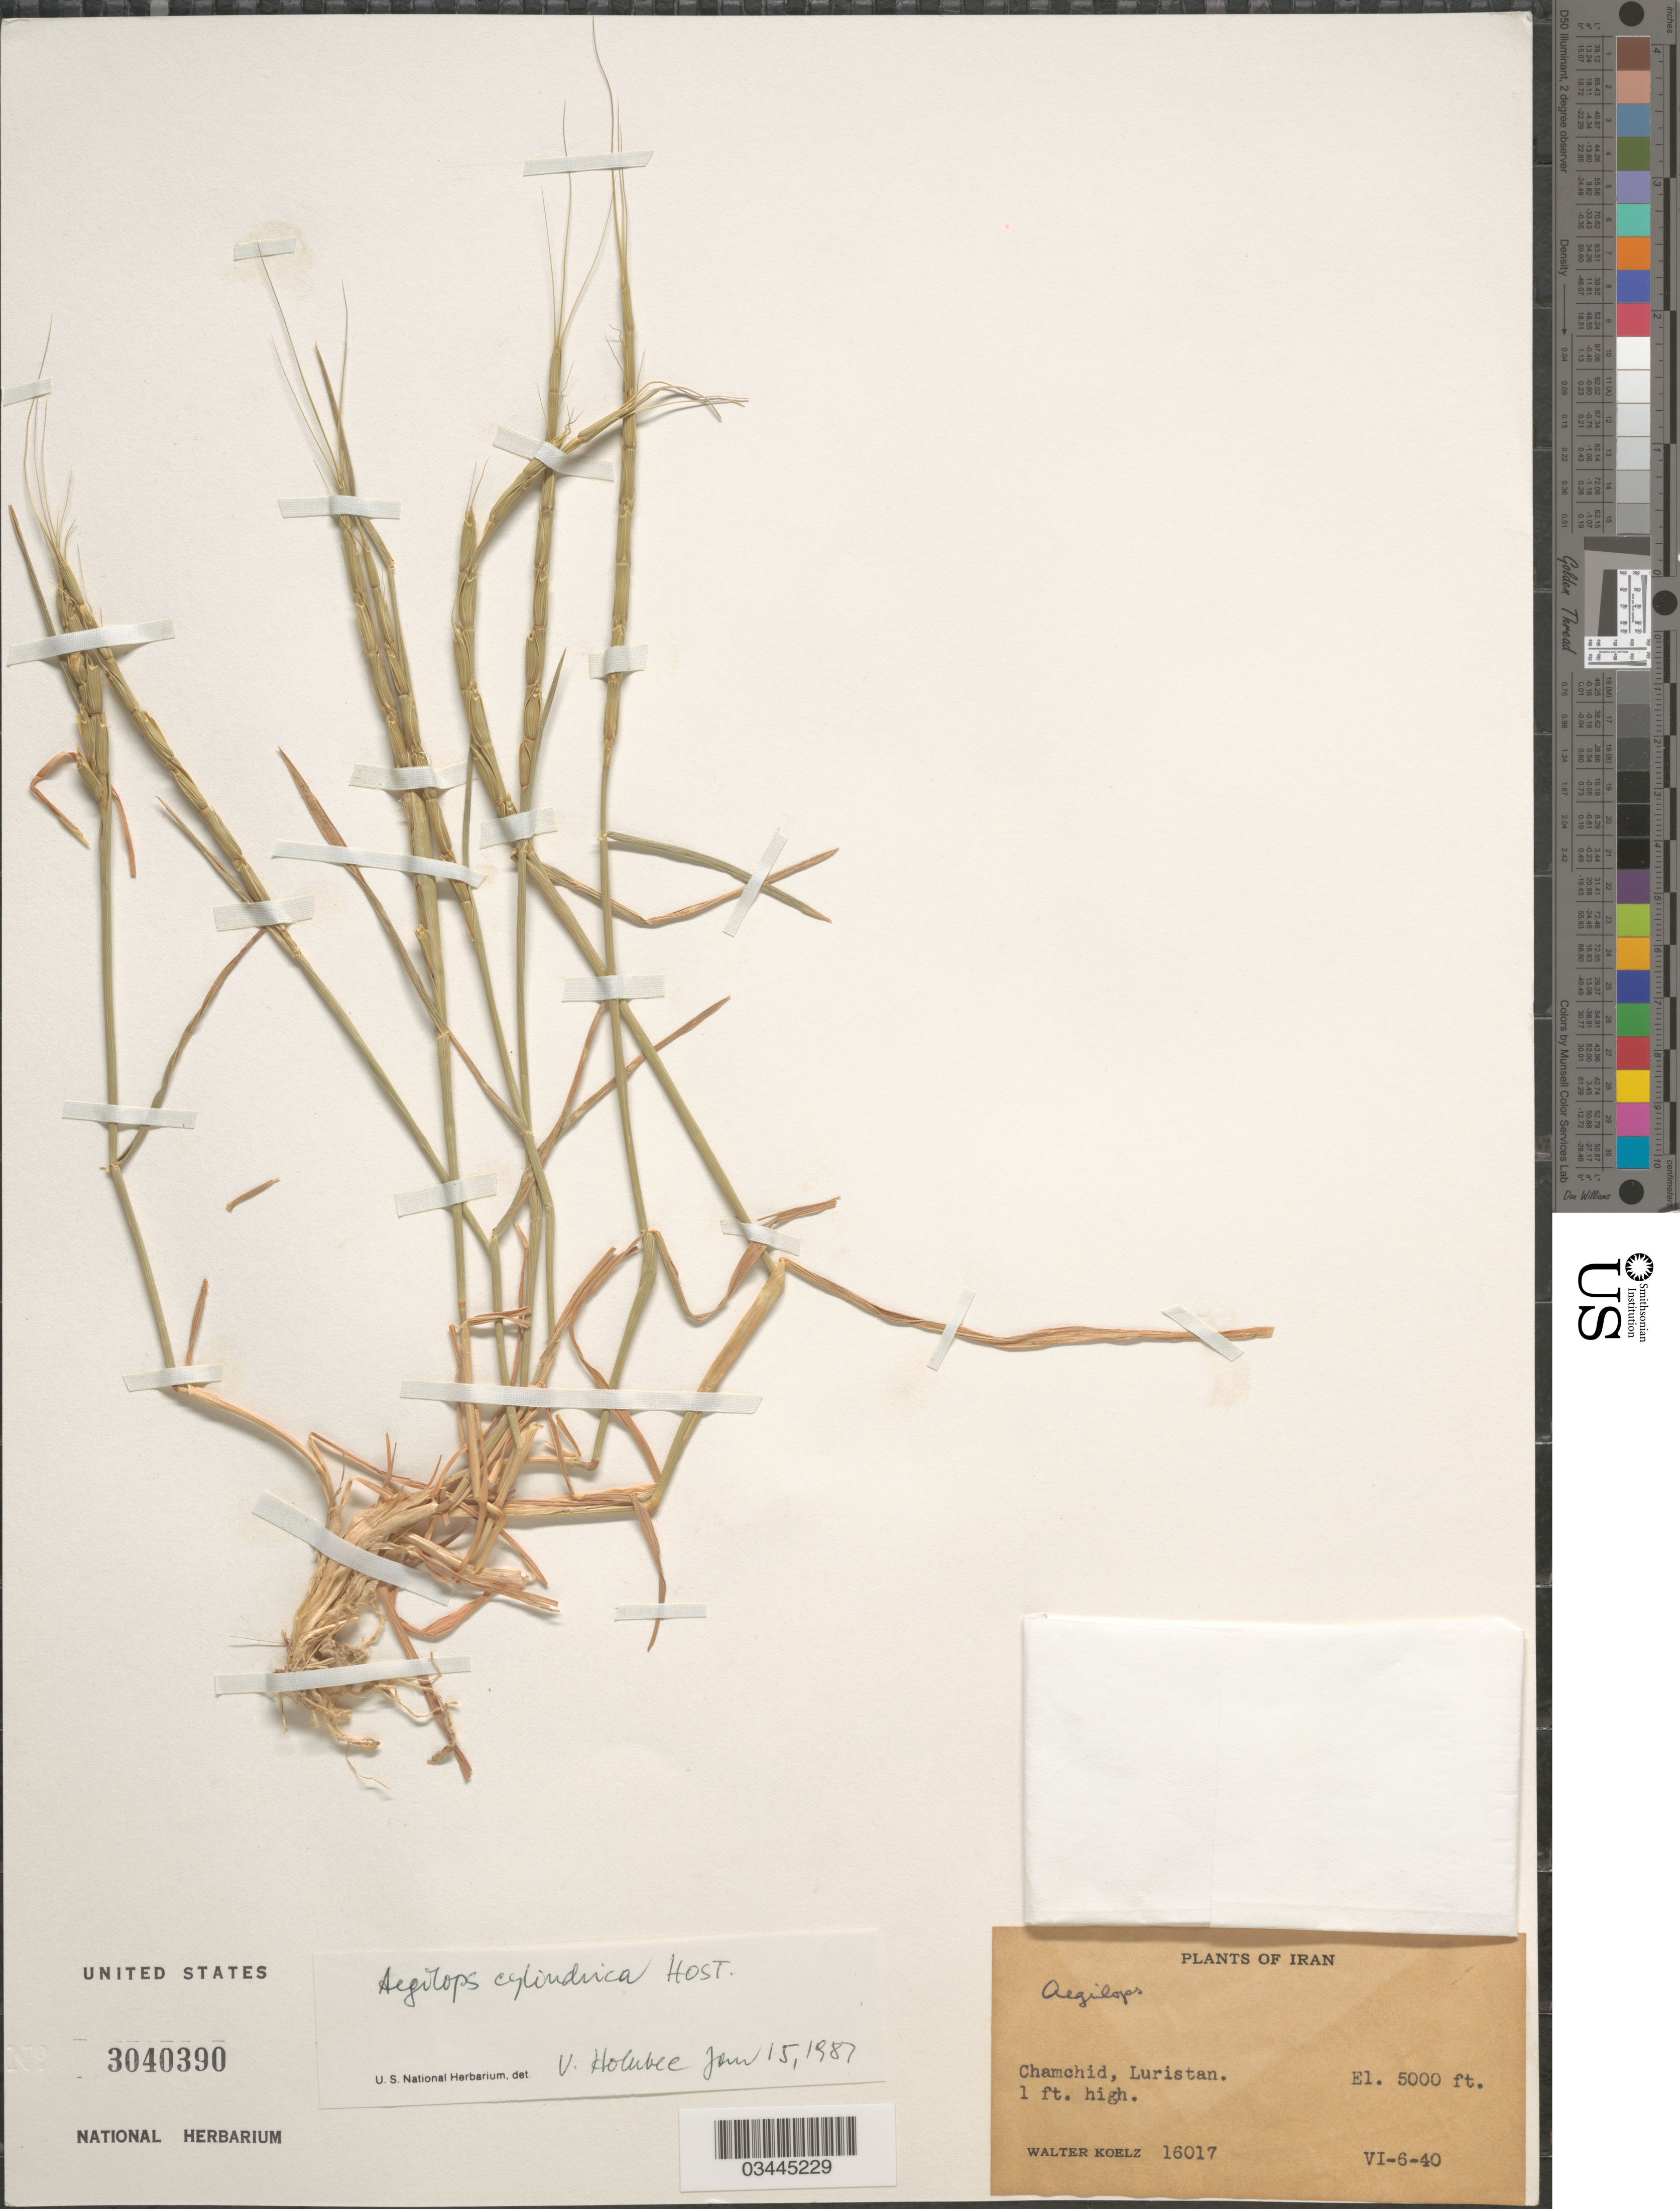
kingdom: Plantae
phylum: Tracheophyta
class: Liliopsida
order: Poales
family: Poaceae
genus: Aegilops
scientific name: Aegilops cylindrica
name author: Host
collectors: W. N. Koelz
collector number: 16017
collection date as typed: Transcribed d/m/y: 6/6/40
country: Iran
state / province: Lorestan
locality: Chamchid, Luristan.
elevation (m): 1524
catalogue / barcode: US 3040390